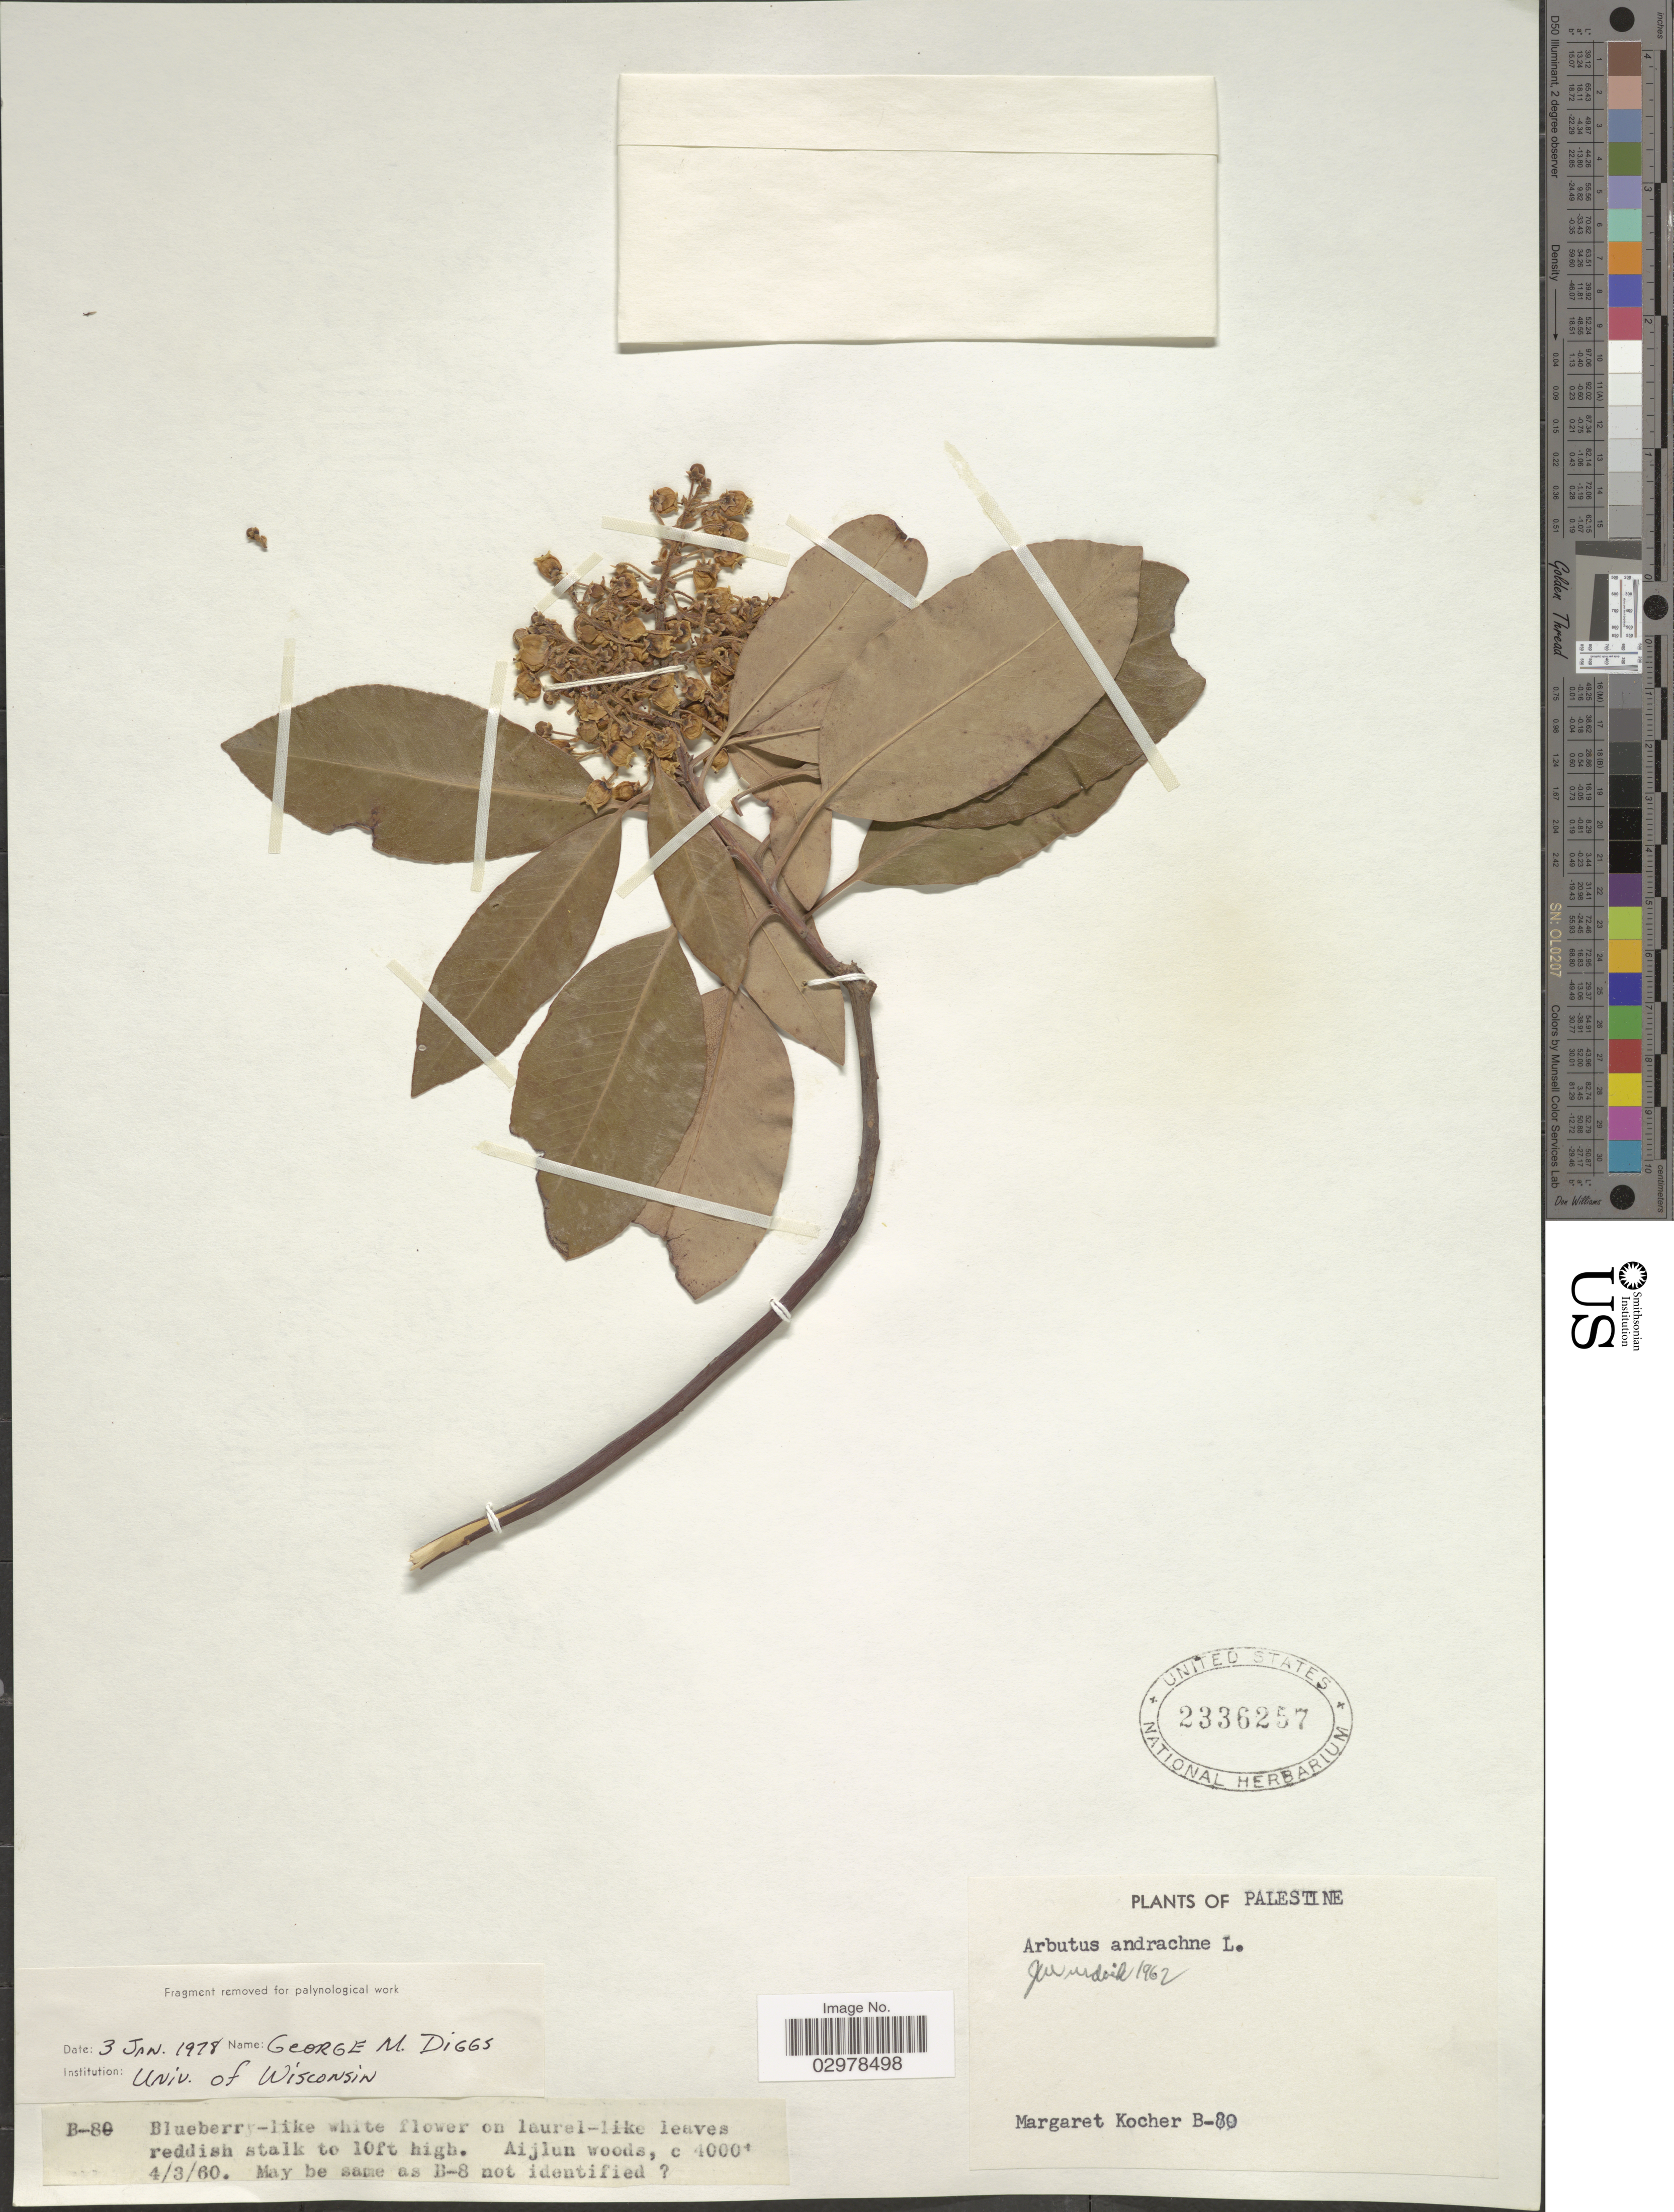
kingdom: Plantae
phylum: Tracheophyta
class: Magnoliopsida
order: Ericales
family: Ericaceae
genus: Arbutus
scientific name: Arbutus andrachne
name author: L.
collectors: M. Kocher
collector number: B-80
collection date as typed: Transcribed d/m/y: 4/3/60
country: Israel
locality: Palestine.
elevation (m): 1219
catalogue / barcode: US 2336257